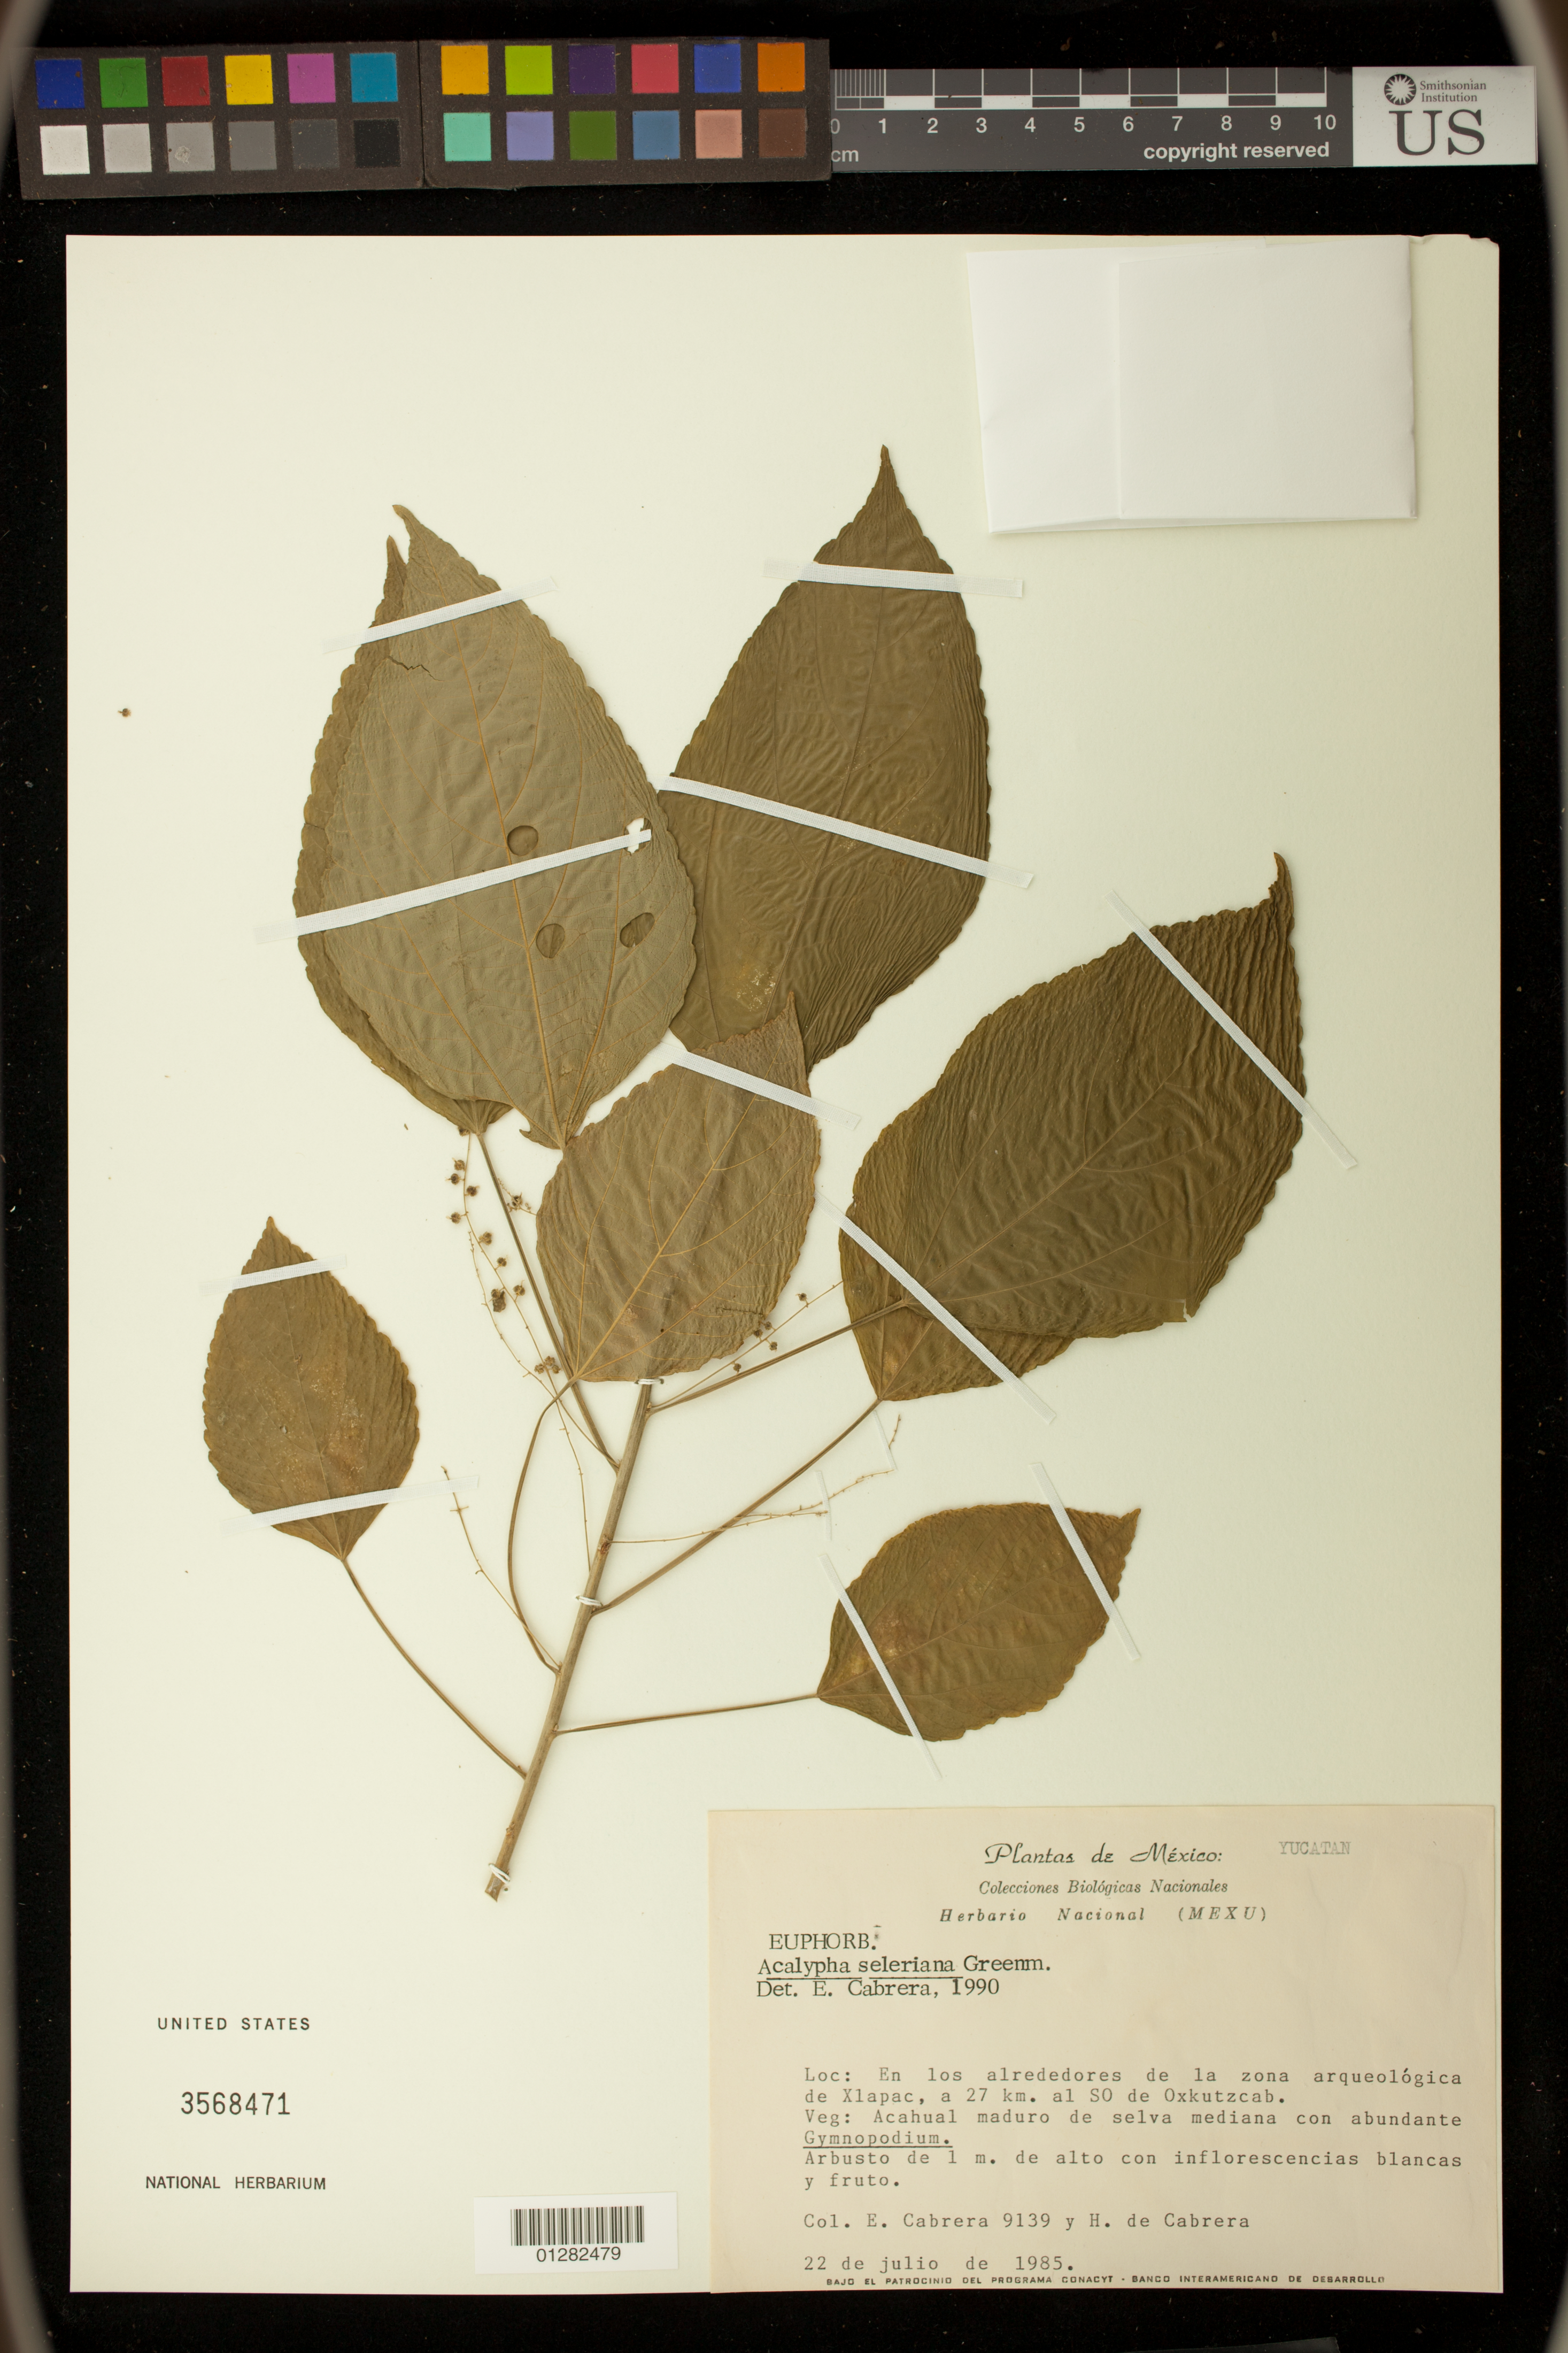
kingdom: Plantae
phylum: Tracheophyta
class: Magnoliopsida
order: Malpighiales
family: Euphorbiaceae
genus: Acalypha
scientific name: Acalypha seleriana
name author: Greenm.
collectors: S. Calderón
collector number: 9139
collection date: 1985-07-22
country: Mexico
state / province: Yucatán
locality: En los alrededores de la zone arqueologica de Xlapac, a 27 km. al SO de Oxkutzcab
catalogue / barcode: US 3568471